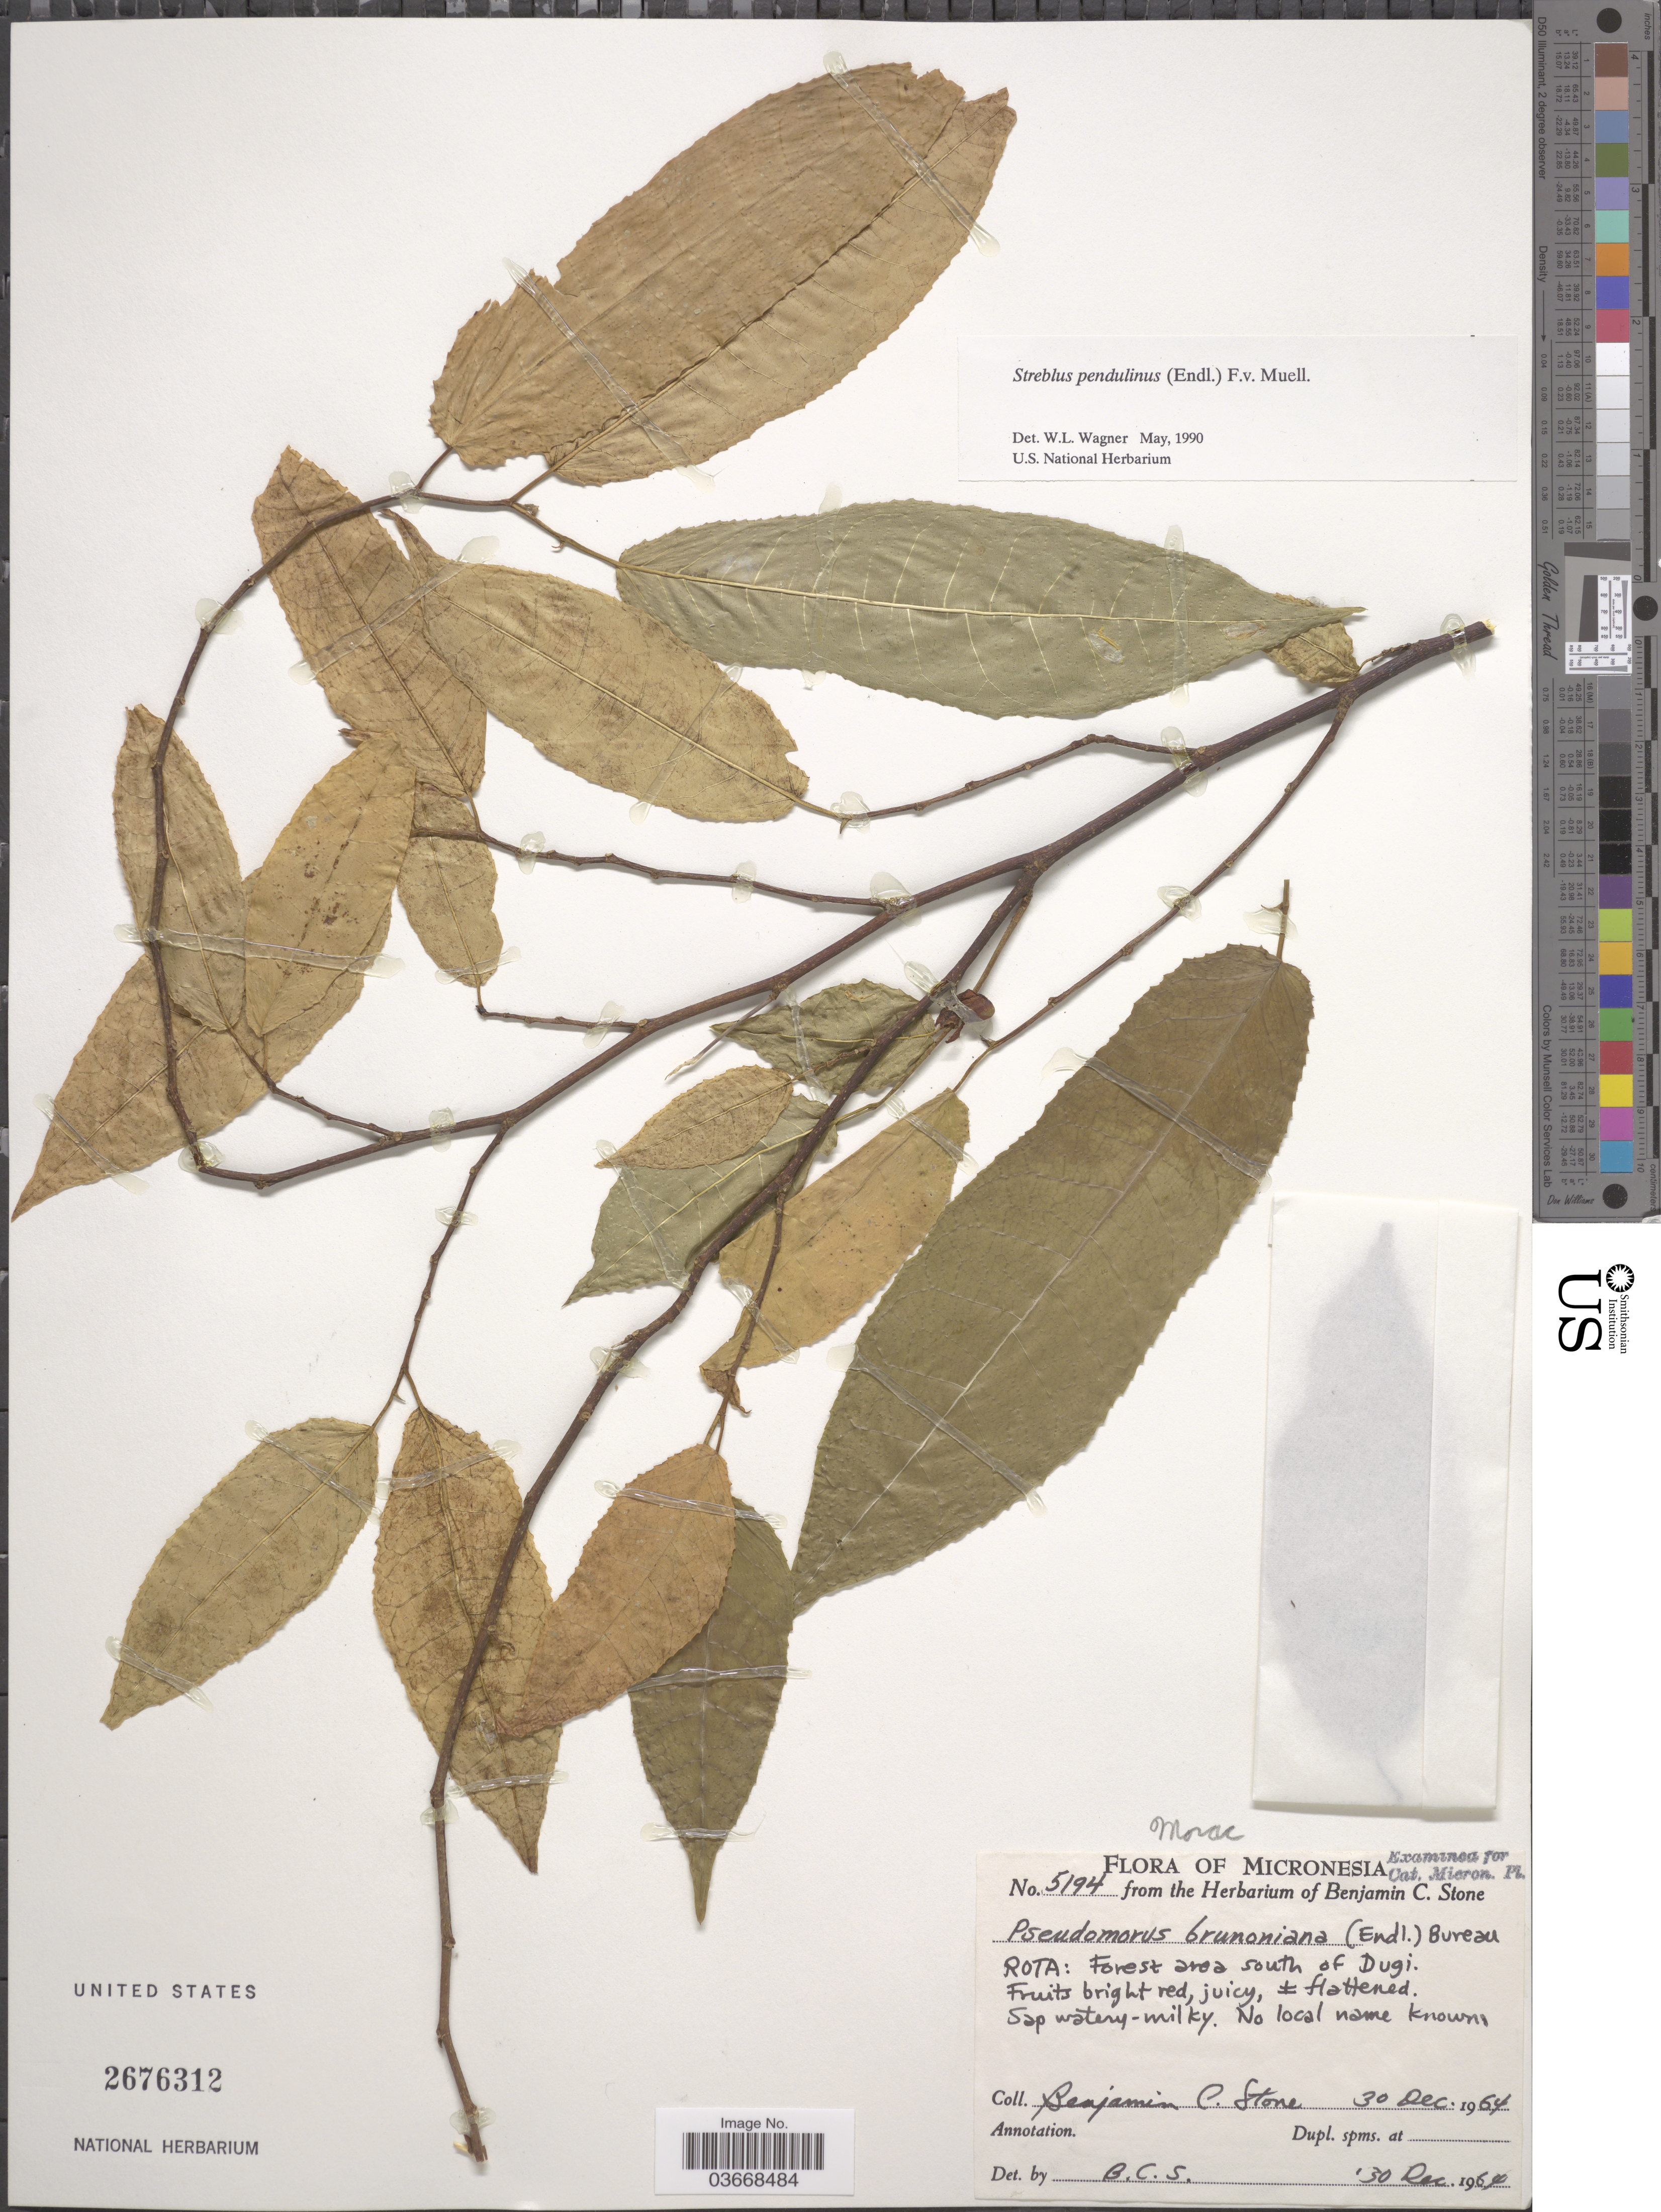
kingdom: Plantae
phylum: Tracheophyta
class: Magnoliopsida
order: Rosales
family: Moraceae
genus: Paratrophis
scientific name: Paratrophis pendulina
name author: (Endl.) E. M. Gardner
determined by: Wagner, W. L., (BOT), Smithsonian Institution - National Museum of Natural History (UNITED STATES)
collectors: B. C. Stone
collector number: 5194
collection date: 1964-12-30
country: Northern Mariana Islands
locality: Micronesia. Rota: Forest area south of Dugi.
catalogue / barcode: US 2676312